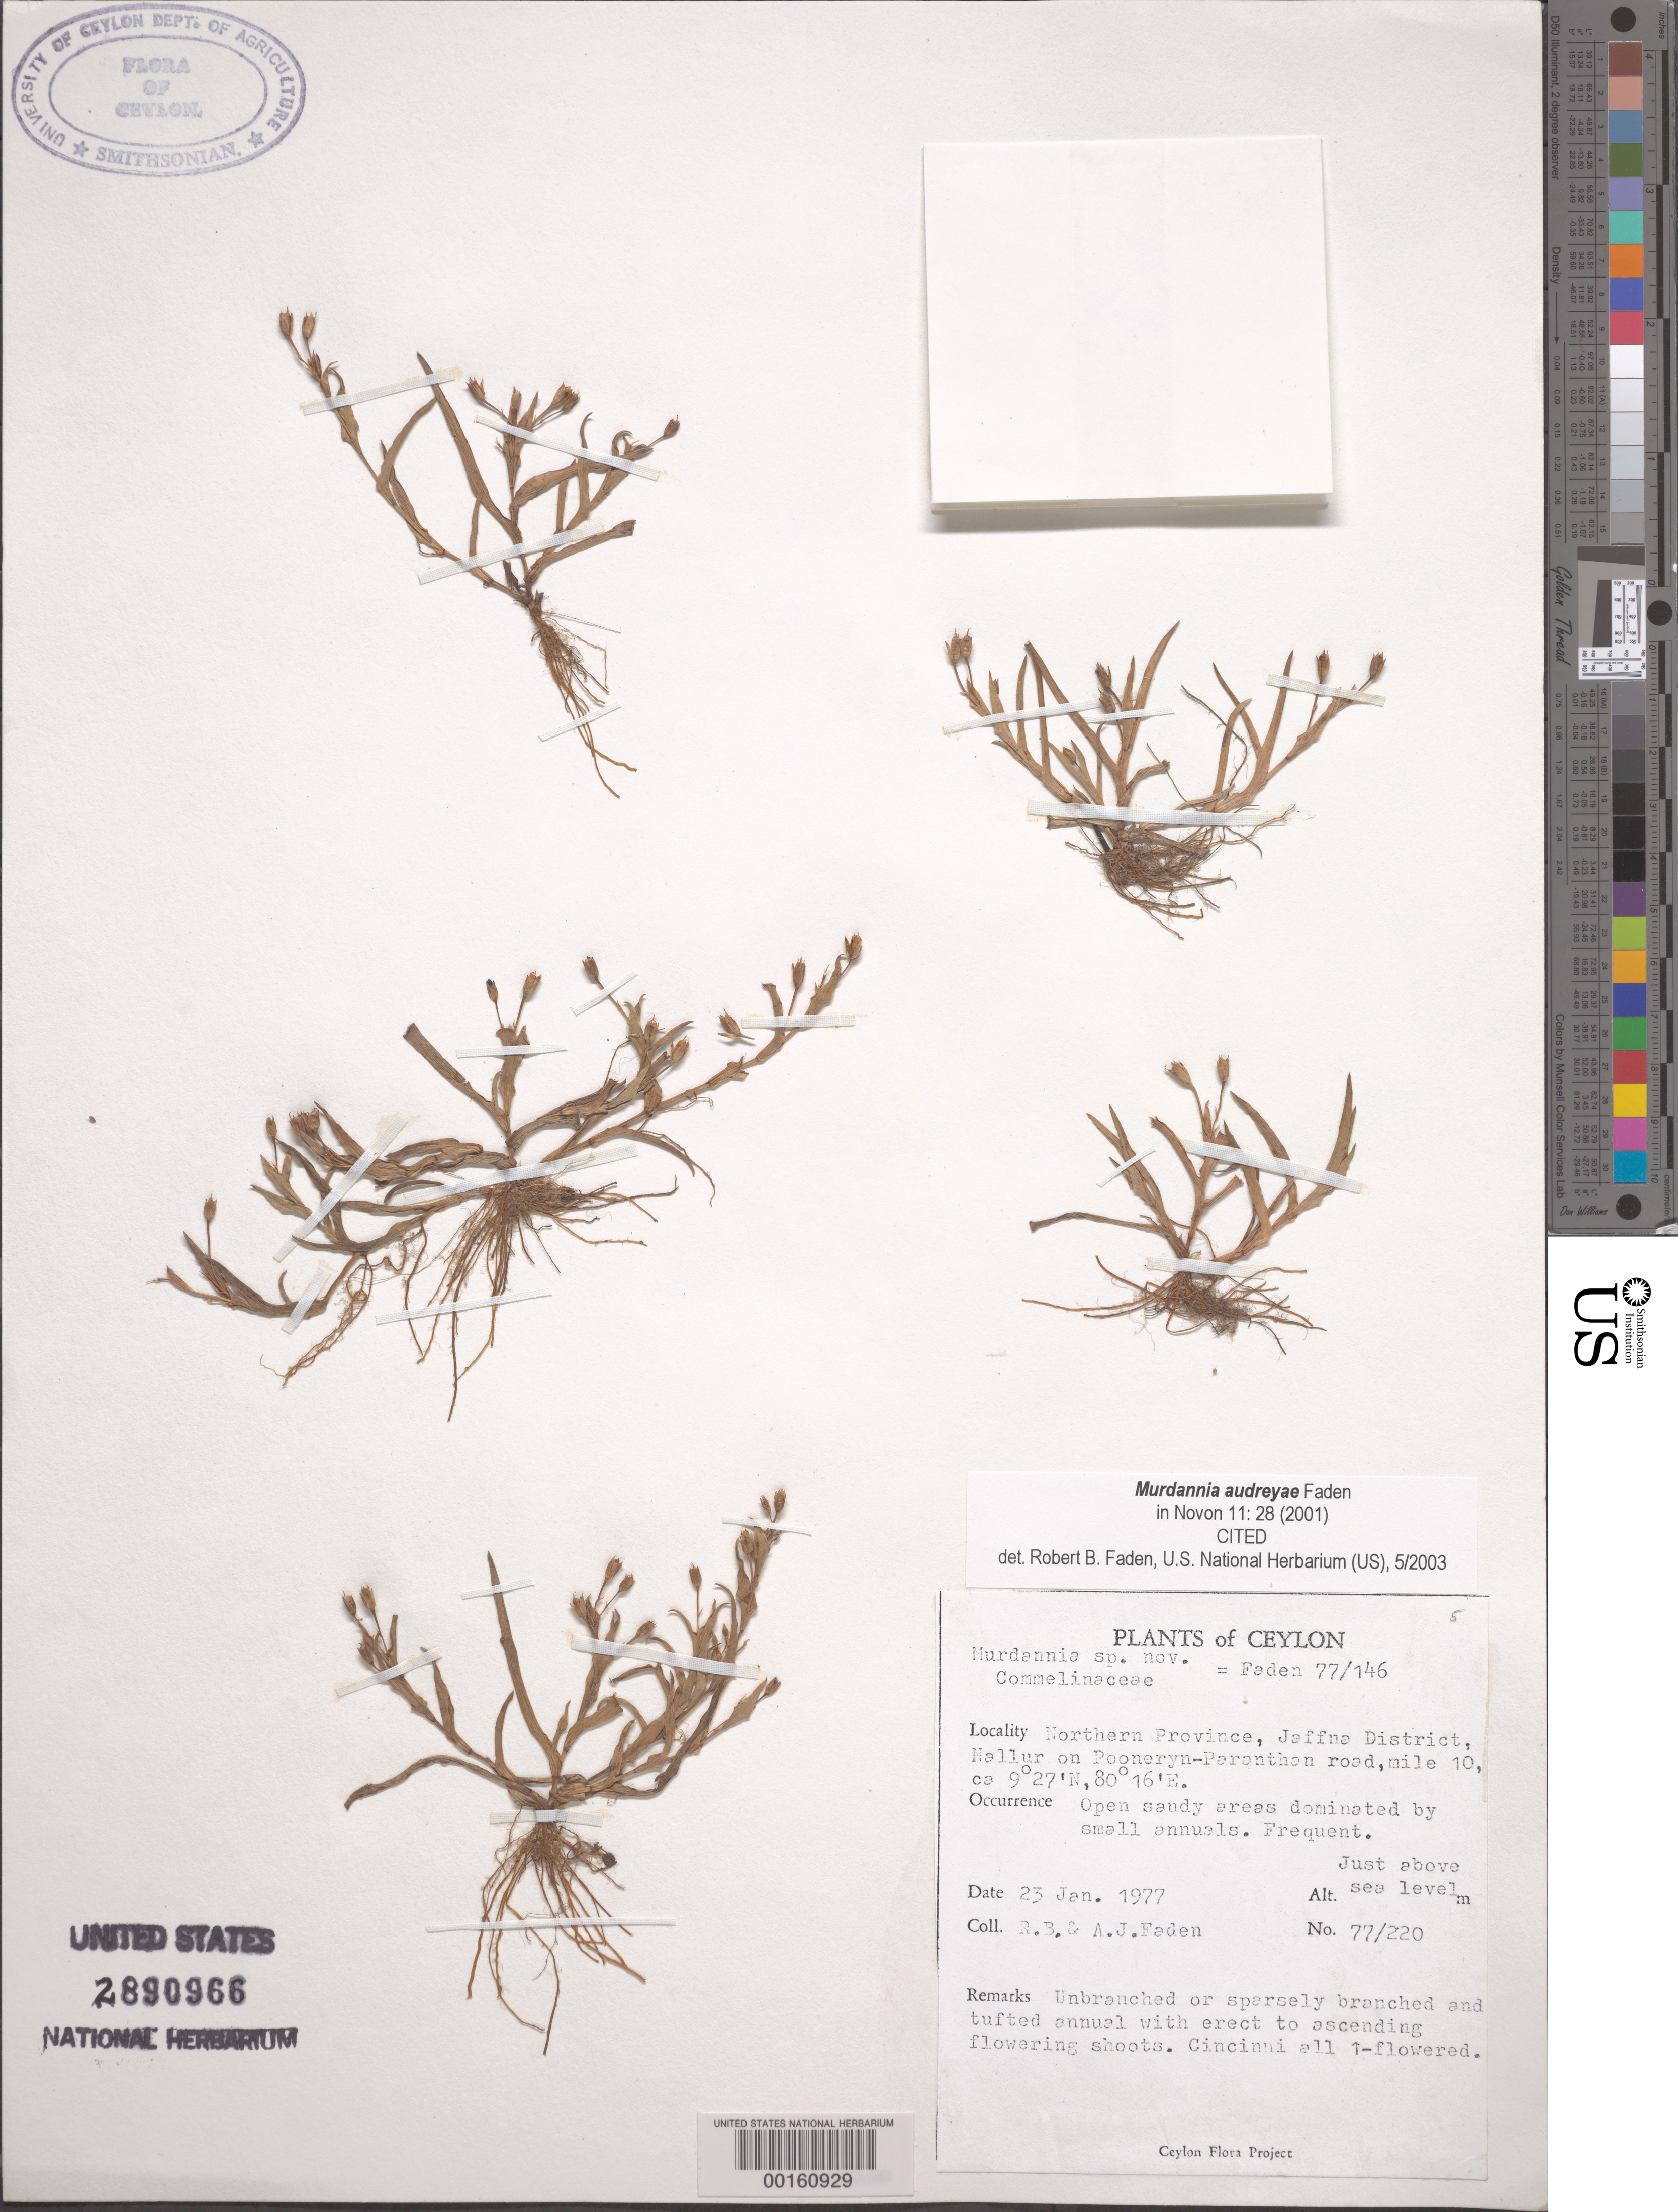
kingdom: Plantae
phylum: Tracheophyta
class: Liliopsida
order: Commelinales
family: Commelinaceae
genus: Murdannia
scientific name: Murdannia sp.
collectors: R. B. Faden & A. J. Faden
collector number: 77/220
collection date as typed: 23 Jan 1977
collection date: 1977-01-23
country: Sri Lanka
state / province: Northern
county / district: Jaffna Dist.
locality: Nallur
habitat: Open, sandy areas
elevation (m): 1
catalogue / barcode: US 2890966